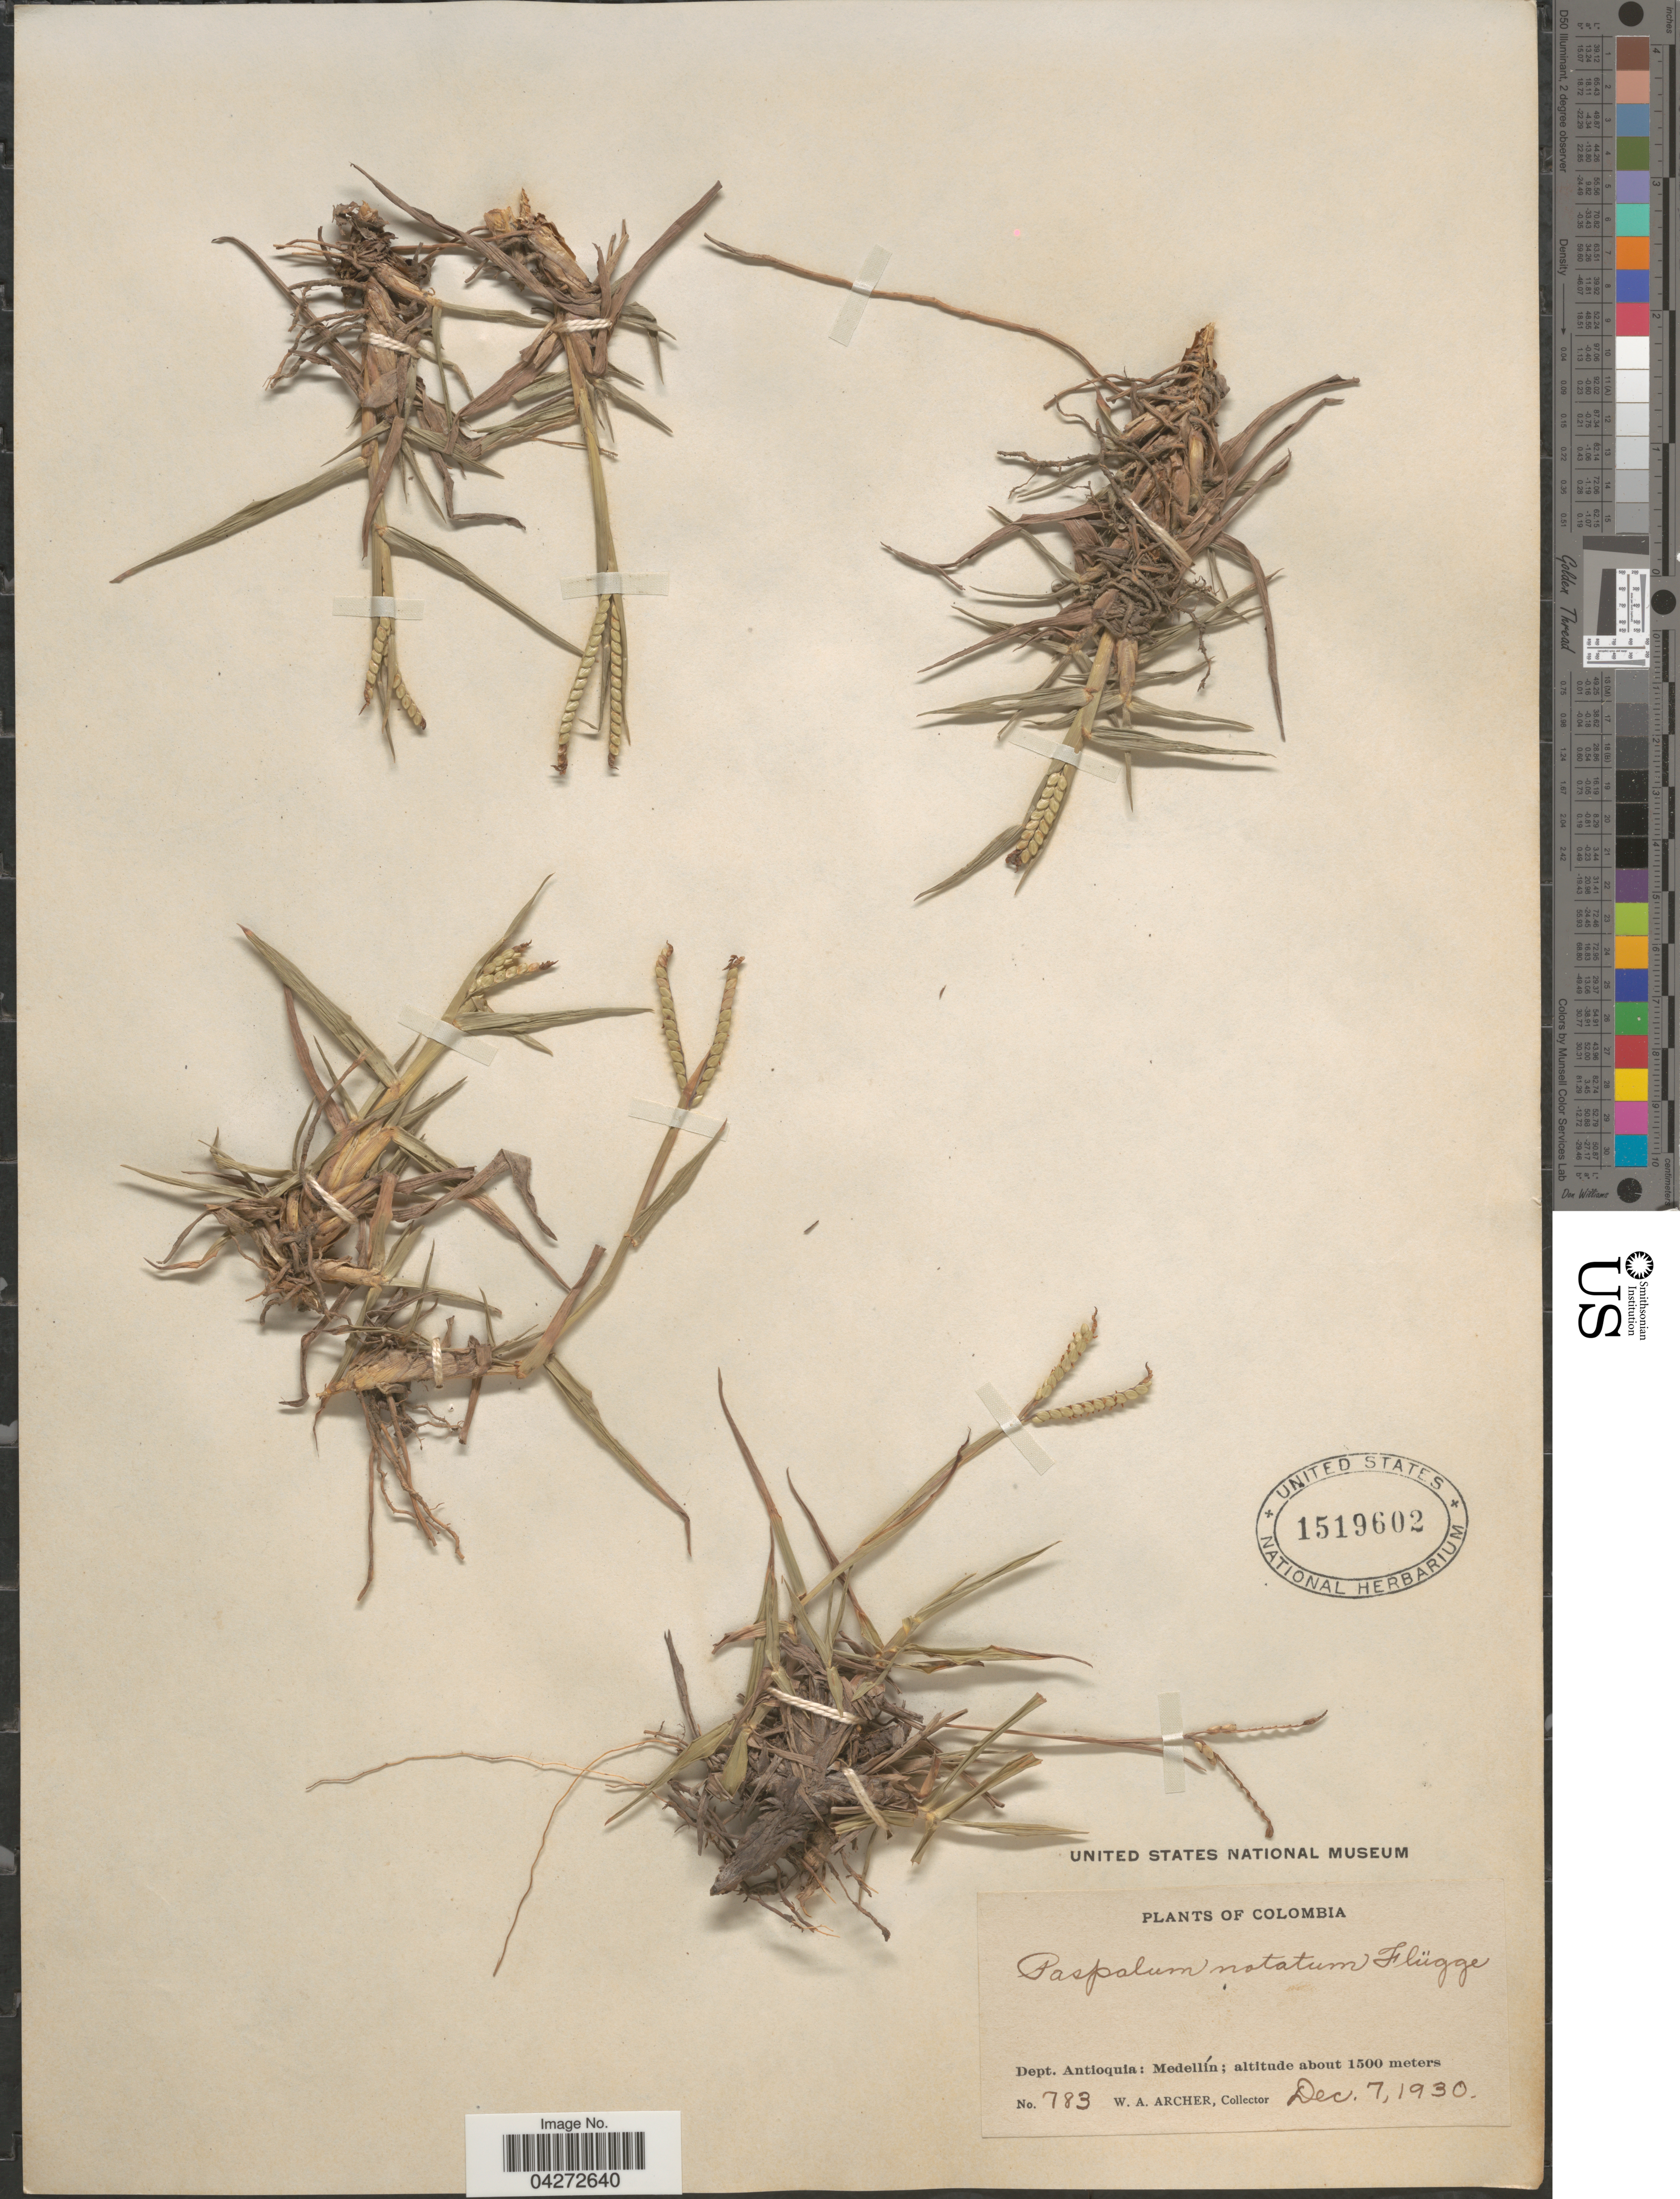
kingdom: Plantae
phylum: Tracheophyta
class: Liliopsida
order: Poales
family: Poaceae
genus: Paspalum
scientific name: Paspalum notatum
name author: Flüggé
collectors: W. Archer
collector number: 783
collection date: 1930-12-07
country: Colombia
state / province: Antioquia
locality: Dept. Antioquia: Medellín.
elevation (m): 1500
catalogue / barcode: US 1519602